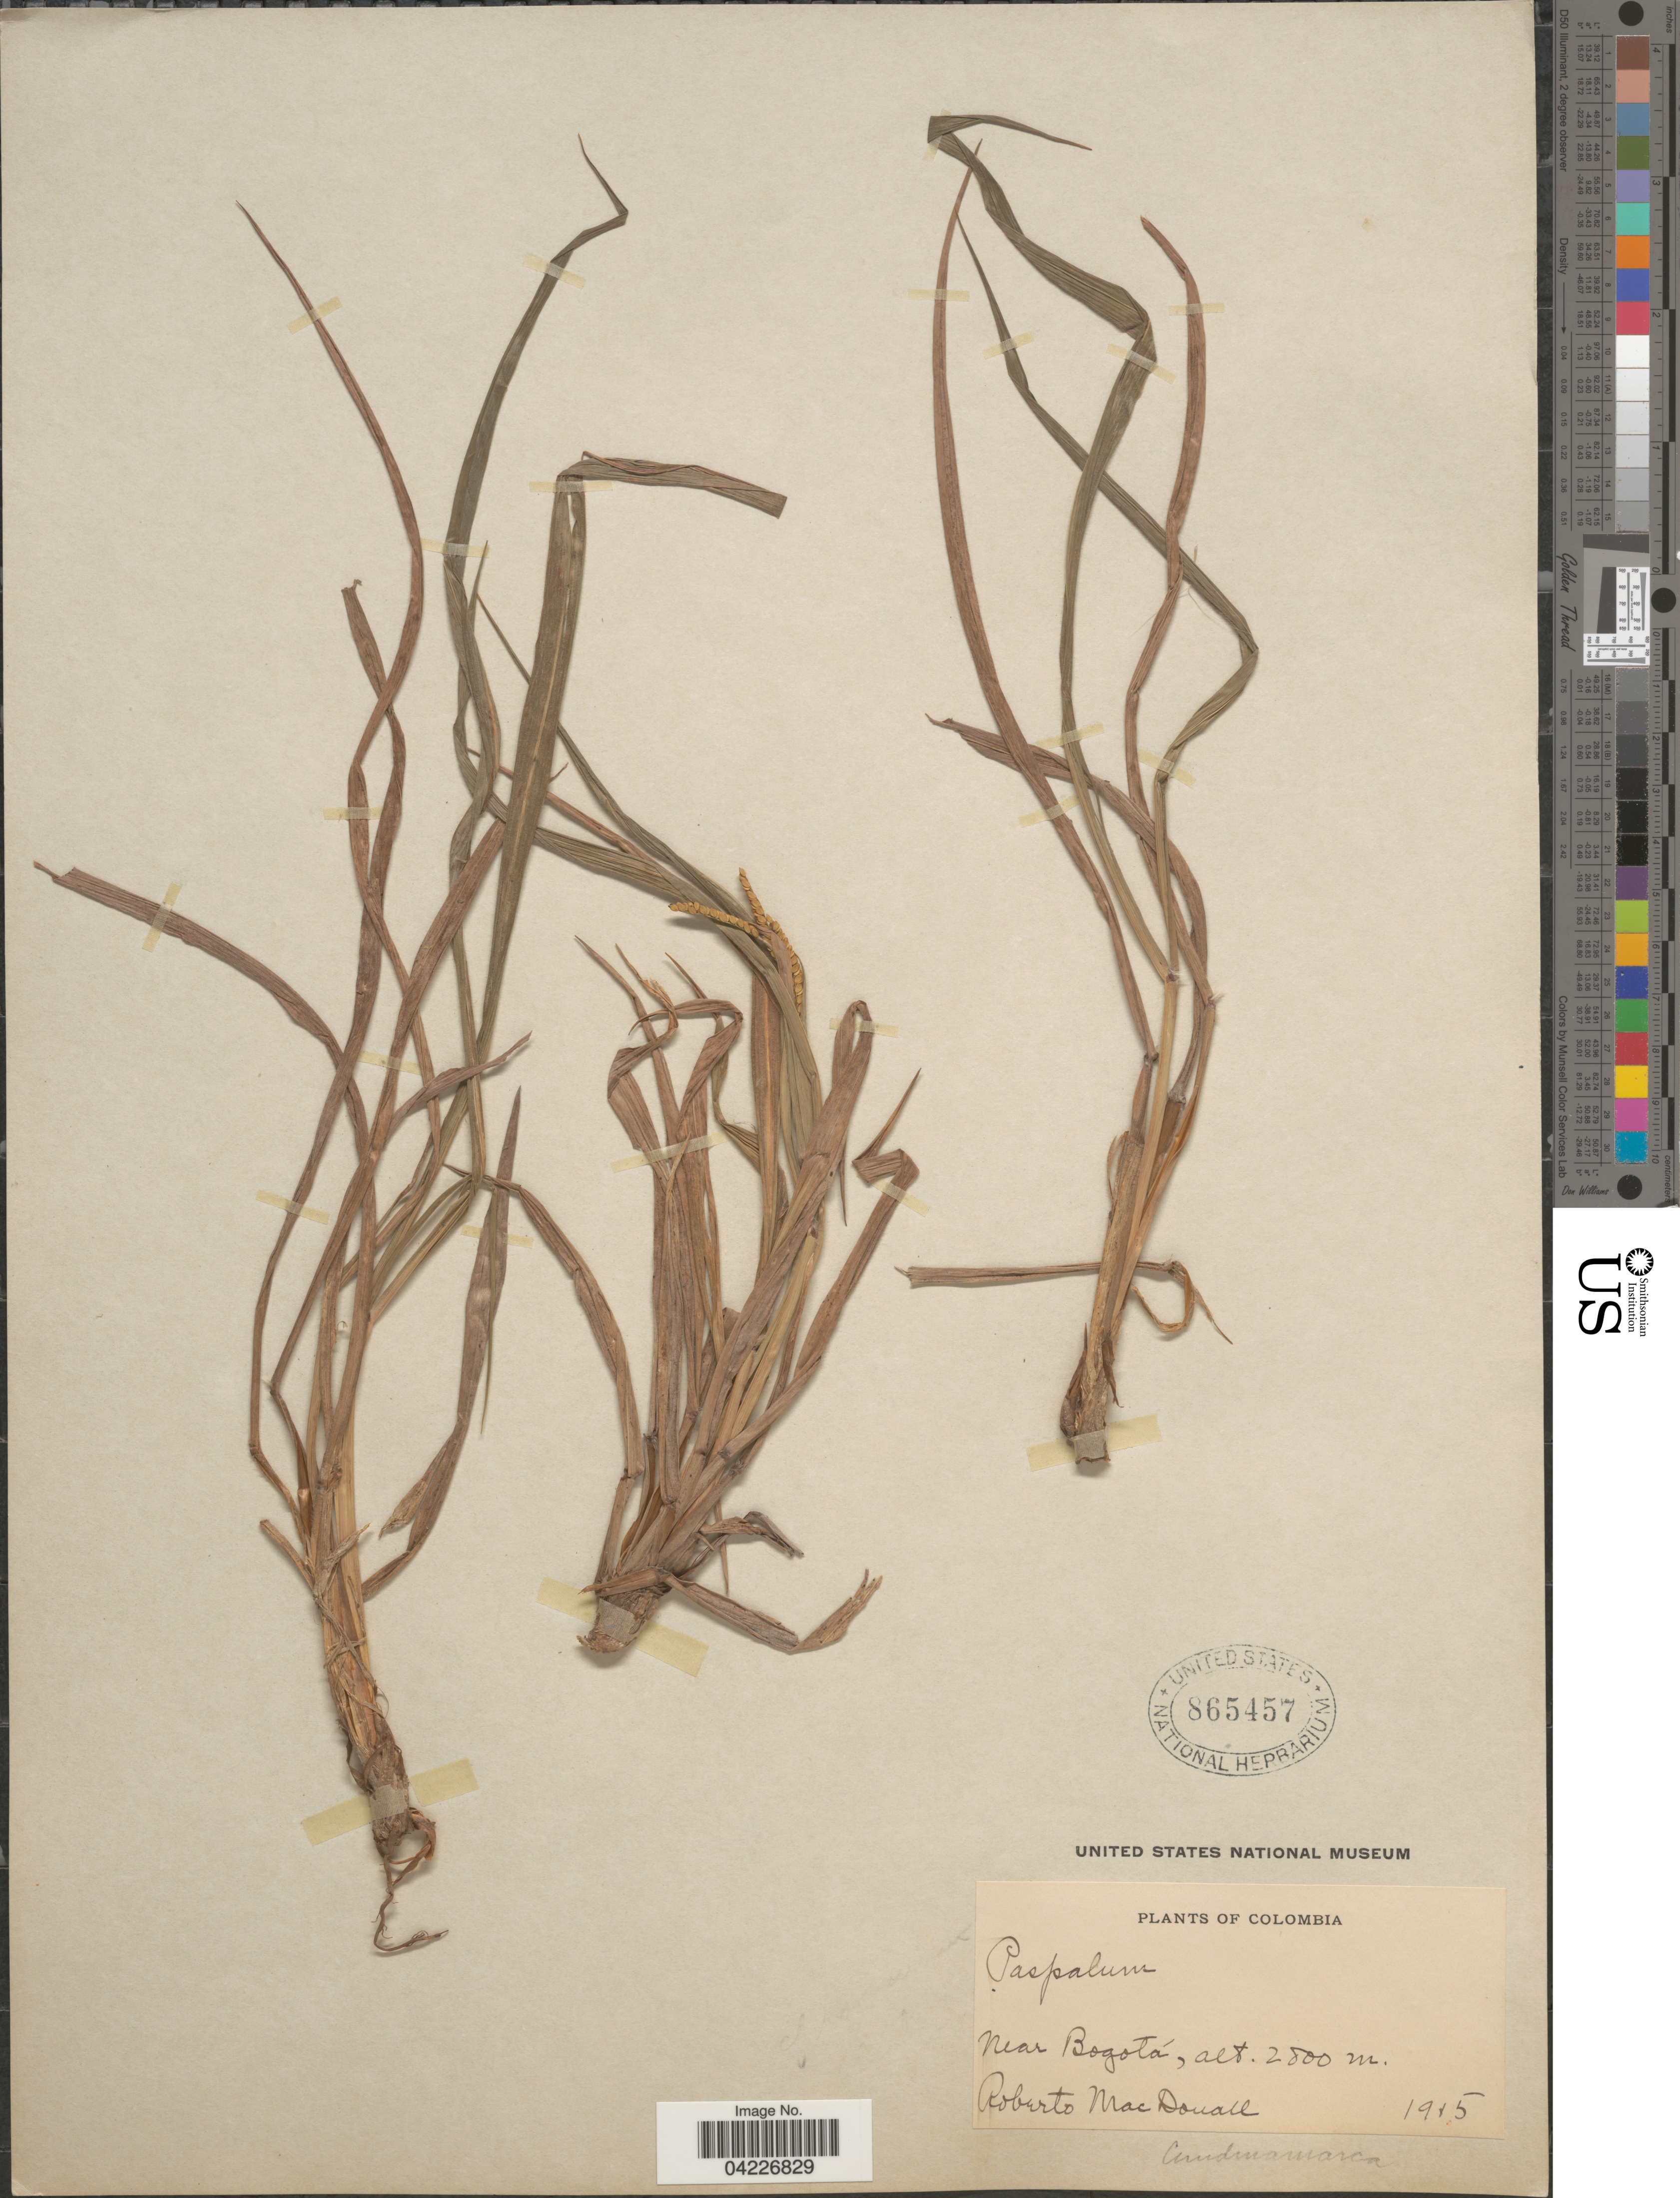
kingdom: Plantae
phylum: Tracheophyta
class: Liliopsida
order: Poales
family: Poaceae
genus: Paspalum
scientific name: Paspalum sp.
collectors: R. Macdonall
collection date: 1915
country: Colombia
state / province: Cundinamarca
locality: Near Bogotá.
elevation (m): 2800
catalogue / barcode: US 865457